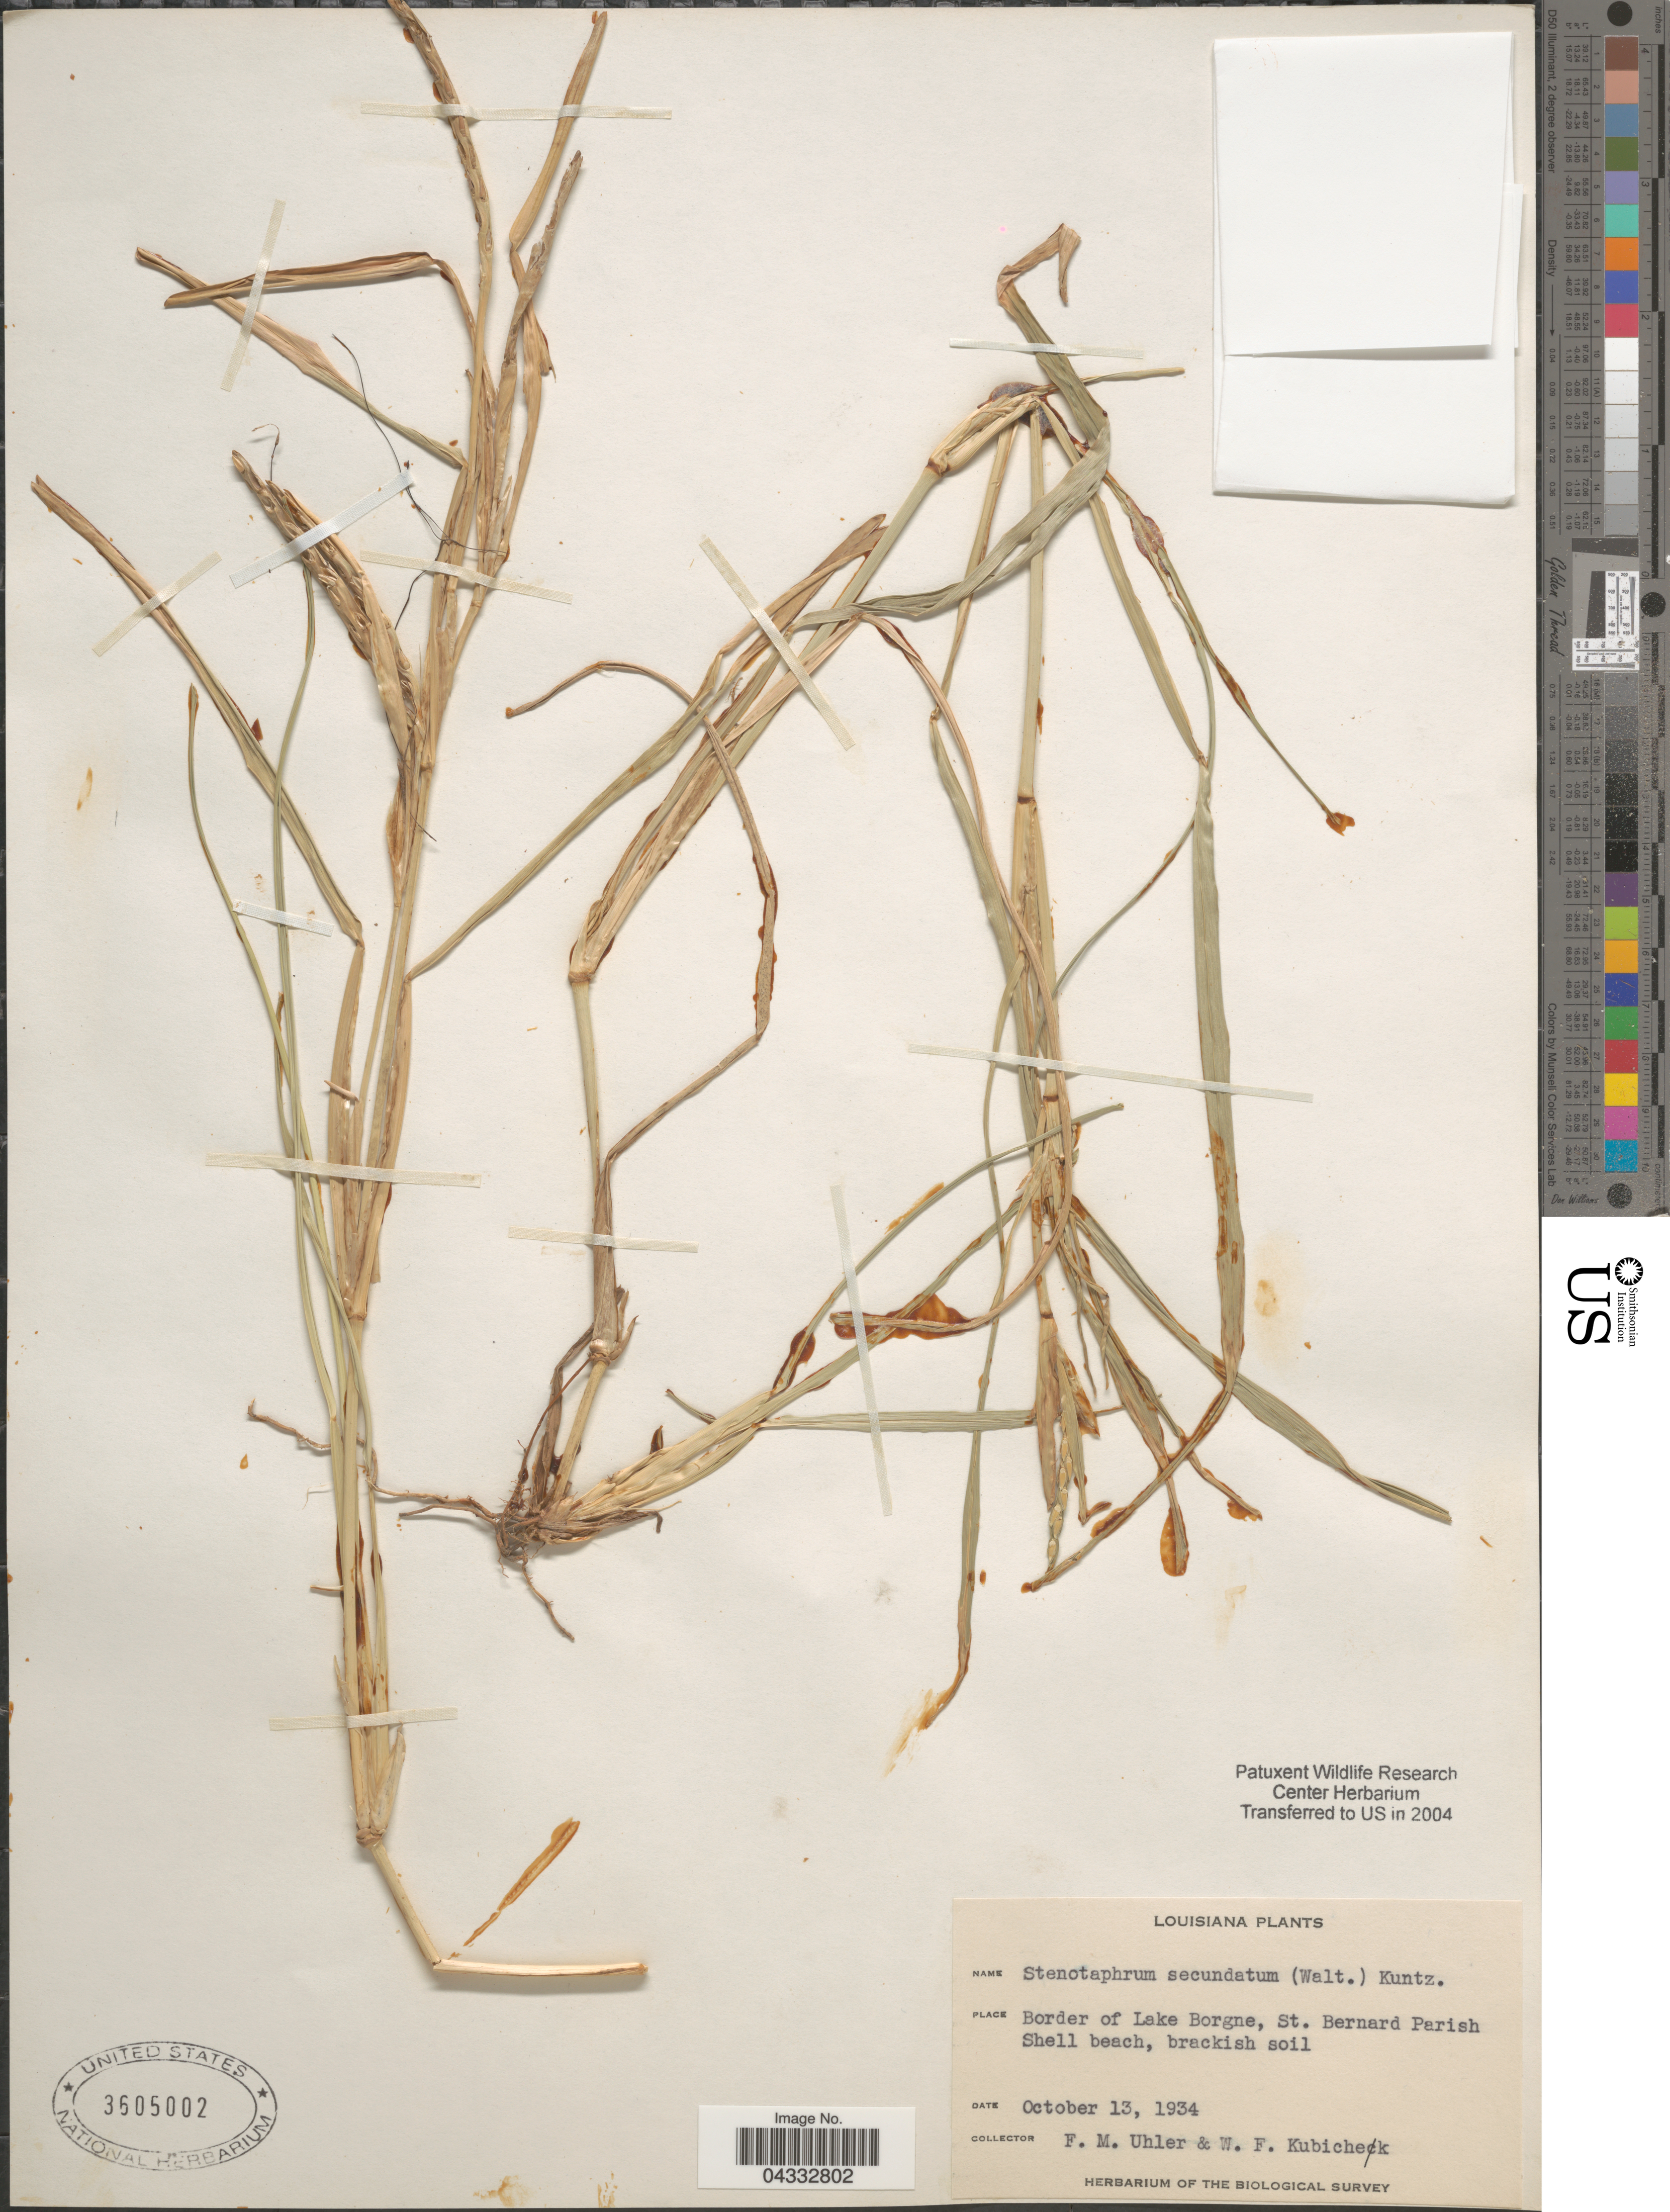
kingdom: Plantae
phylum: Tracheophyta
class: Liliopsida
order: Poales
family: Poaceae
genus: Stenotaphrum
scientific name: Stenotaphrum secundatum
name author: (Walter) Kuntze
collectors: F. M. Uhler & W. Kubichek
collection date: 1934-10-13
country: United States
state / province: Louisiana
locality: Border of Lake Borgne, St. Bernard Parish. The Biological Survey.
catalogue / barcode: US 3605002